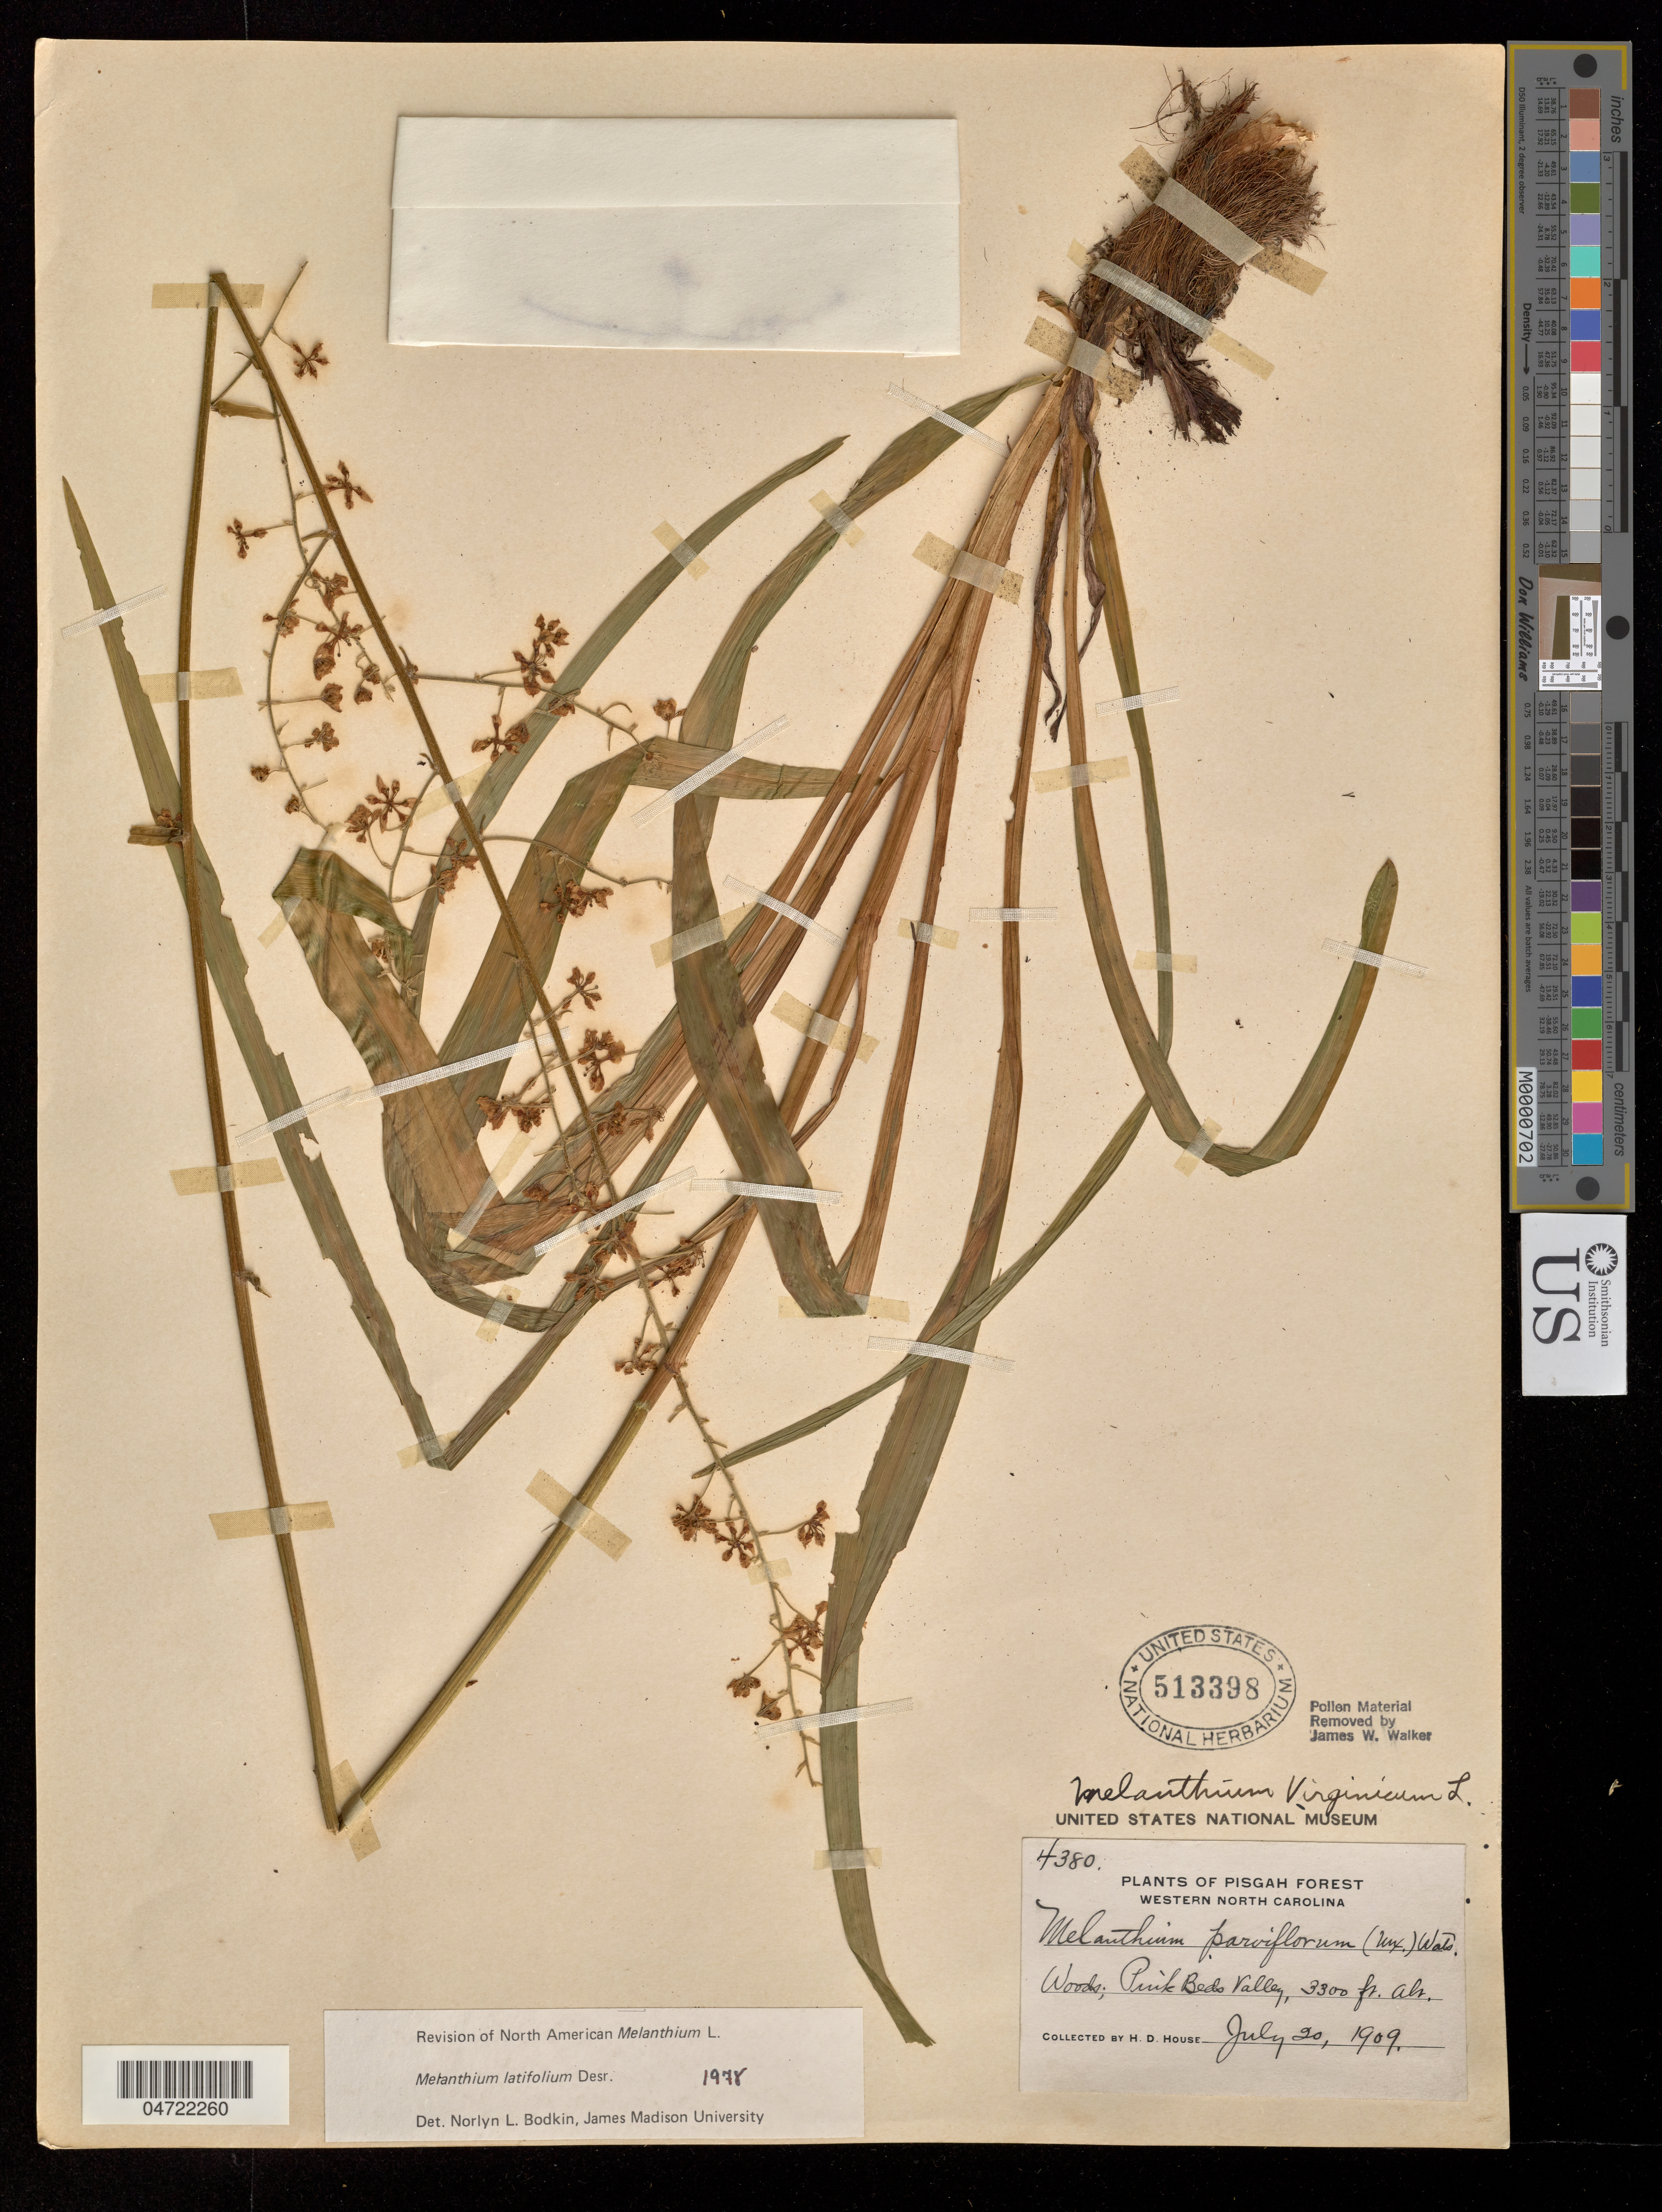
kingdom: Plantae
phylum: Tracheophyta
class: Liliopsida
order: Liliales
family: Melanthiaceae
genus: Melanthium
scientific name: Melanthium latifolium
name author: Desr.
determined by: Bodkin, N. L.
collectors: H. D. House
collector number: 4380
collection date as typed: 20 Jul 1909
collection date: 1909-07-20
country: United States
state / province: North Carolina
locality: Pisgah Forest, Pink Beds Valley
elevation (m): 1006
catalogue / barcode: US 513398